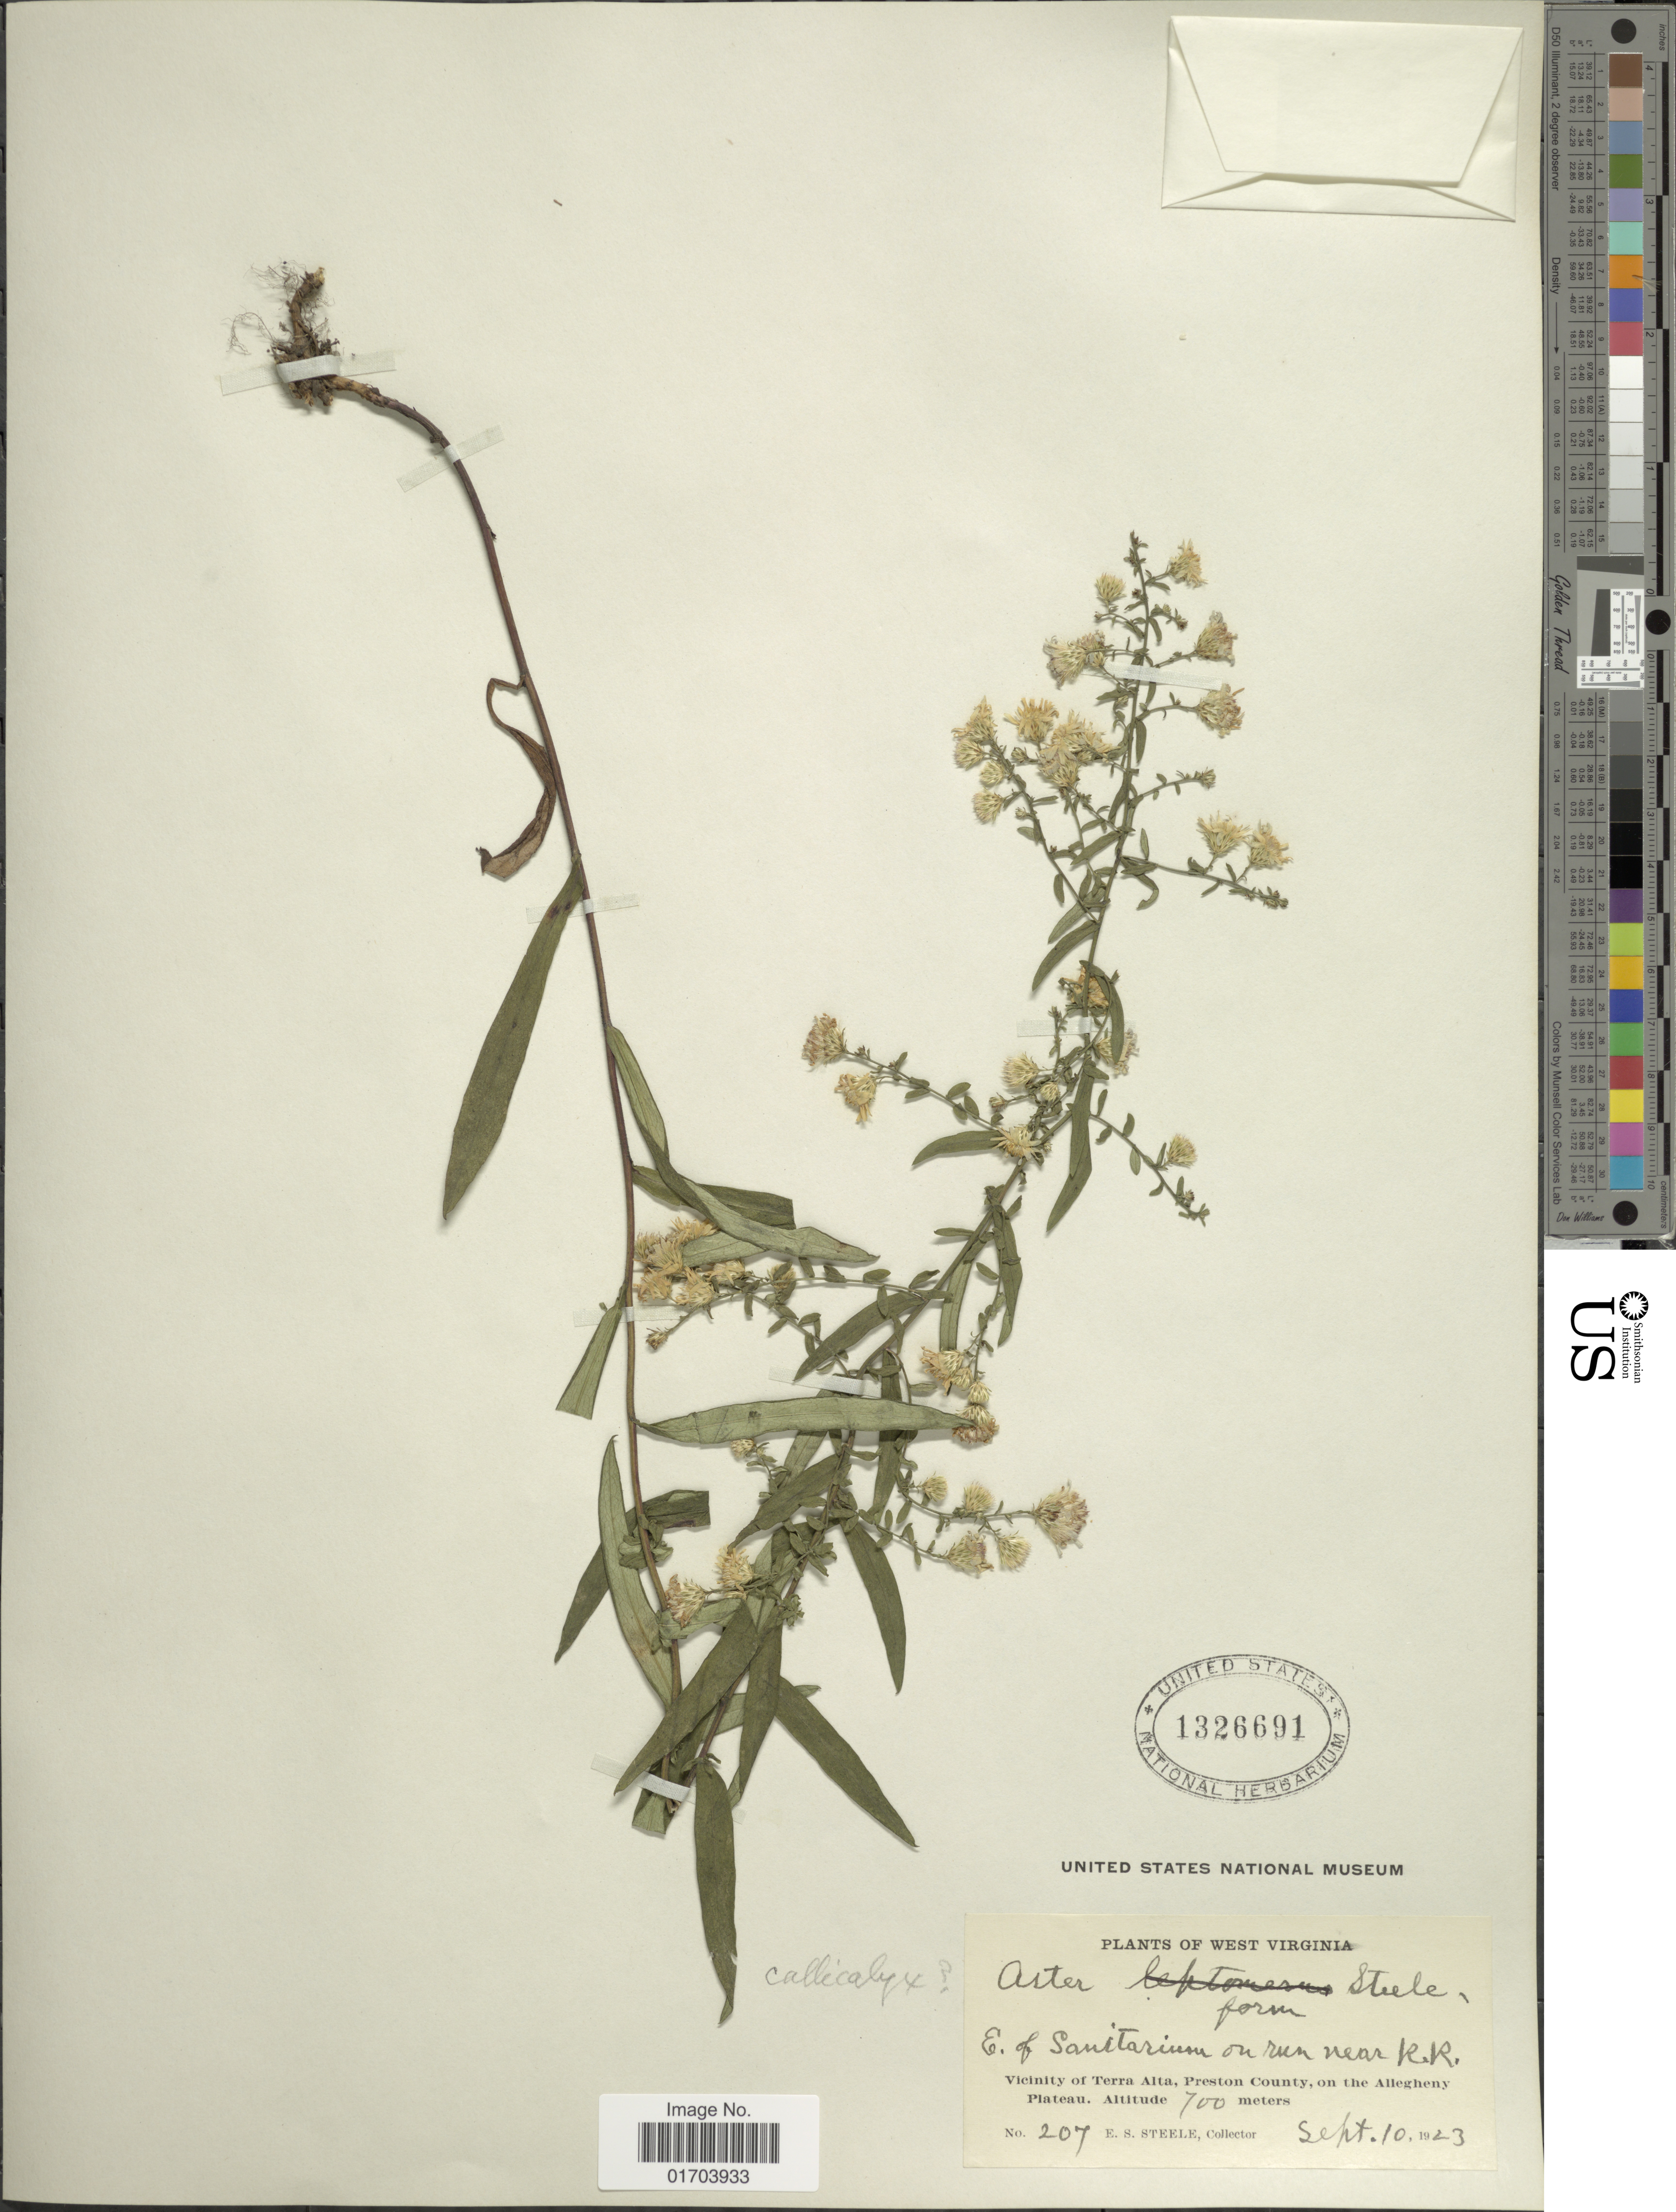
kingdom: Plantae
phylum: Tracheophyta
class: Magnoliopsida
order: Asterales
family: Asteraceae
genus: Aster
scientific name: Aster callicalyx E.S. Steele sp. nov. ined.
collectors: E. Steele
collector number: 207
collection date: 1923-09-10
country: United States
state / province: West Virginia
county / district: Preston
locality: E. of Sanitarium on run near R.R. Vicinity of Terra Alta, Preston County, on the Allegheny Plateau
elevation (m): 700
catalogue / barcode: US 1326691